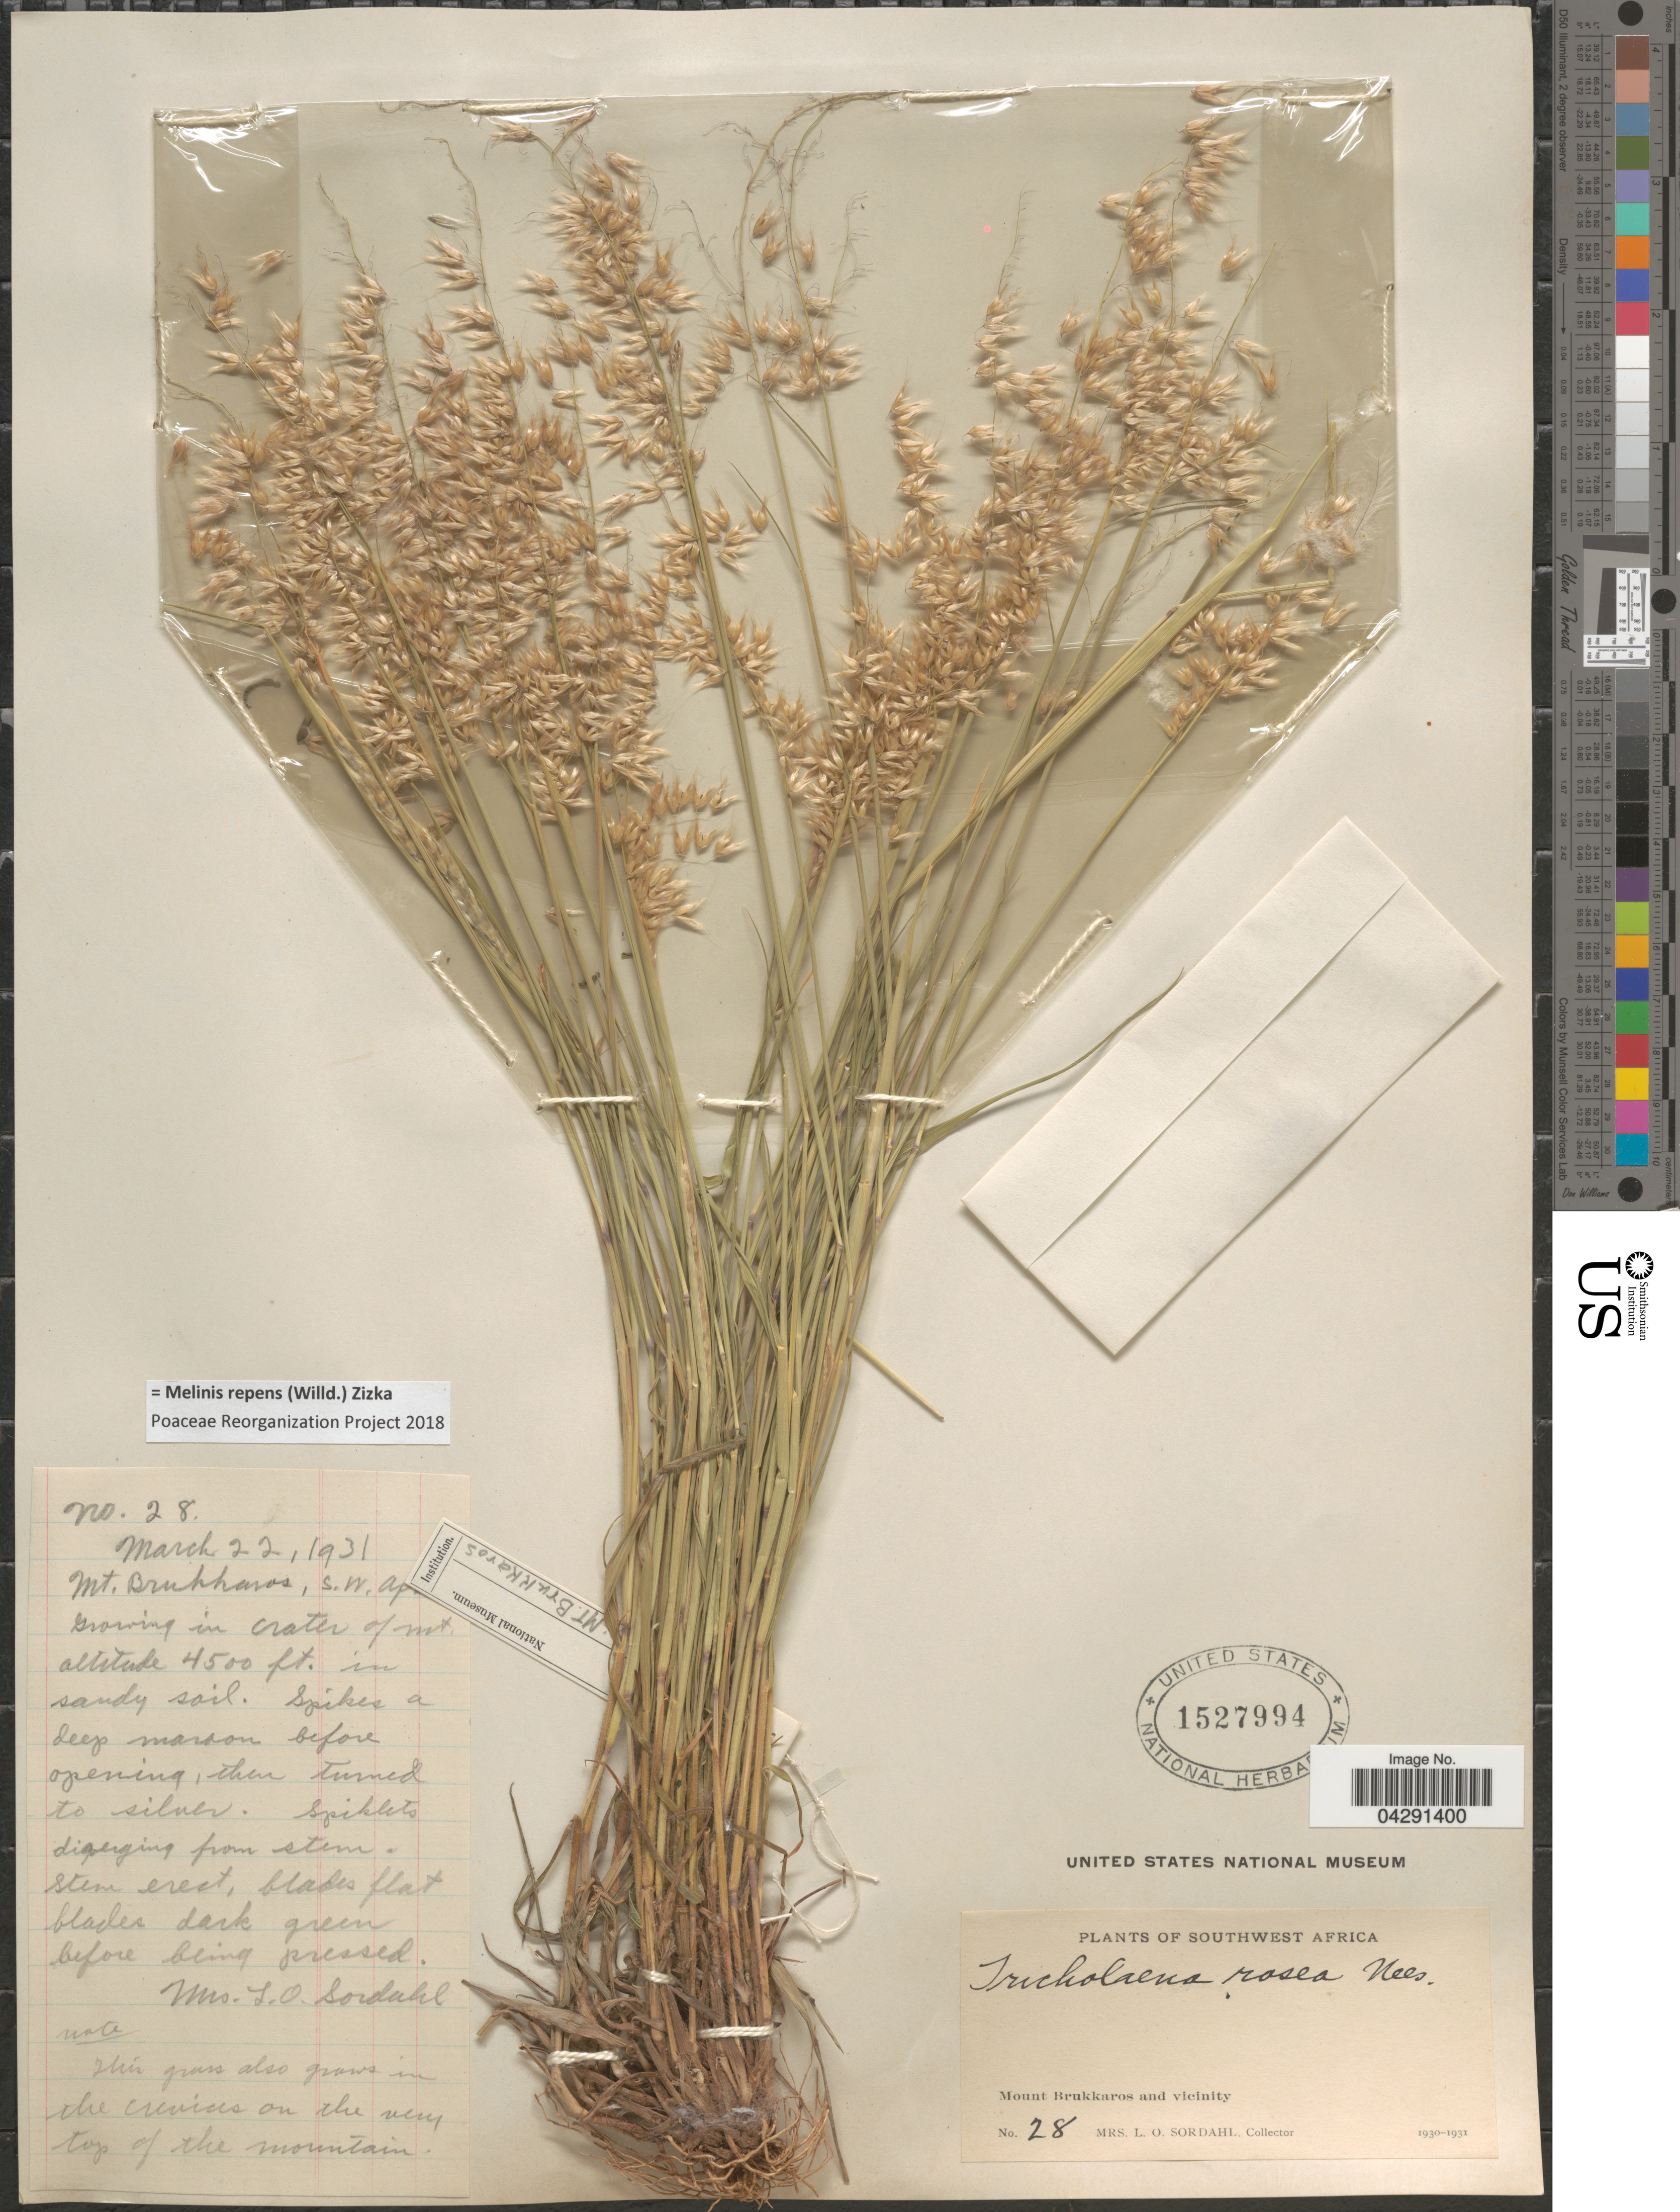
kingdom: Plantae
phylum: Tracheophyta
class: Liliopsida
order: Poales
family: Poaceae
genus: Melinis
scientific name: Melinis repens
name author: (Willd.) Zizka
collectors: L. Sordahl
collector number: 28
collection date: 1931-03-22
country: Namibia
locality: Southwest Africa. Mount Brukkaros and vicinity.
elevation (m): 1372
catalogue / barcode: US 1527994